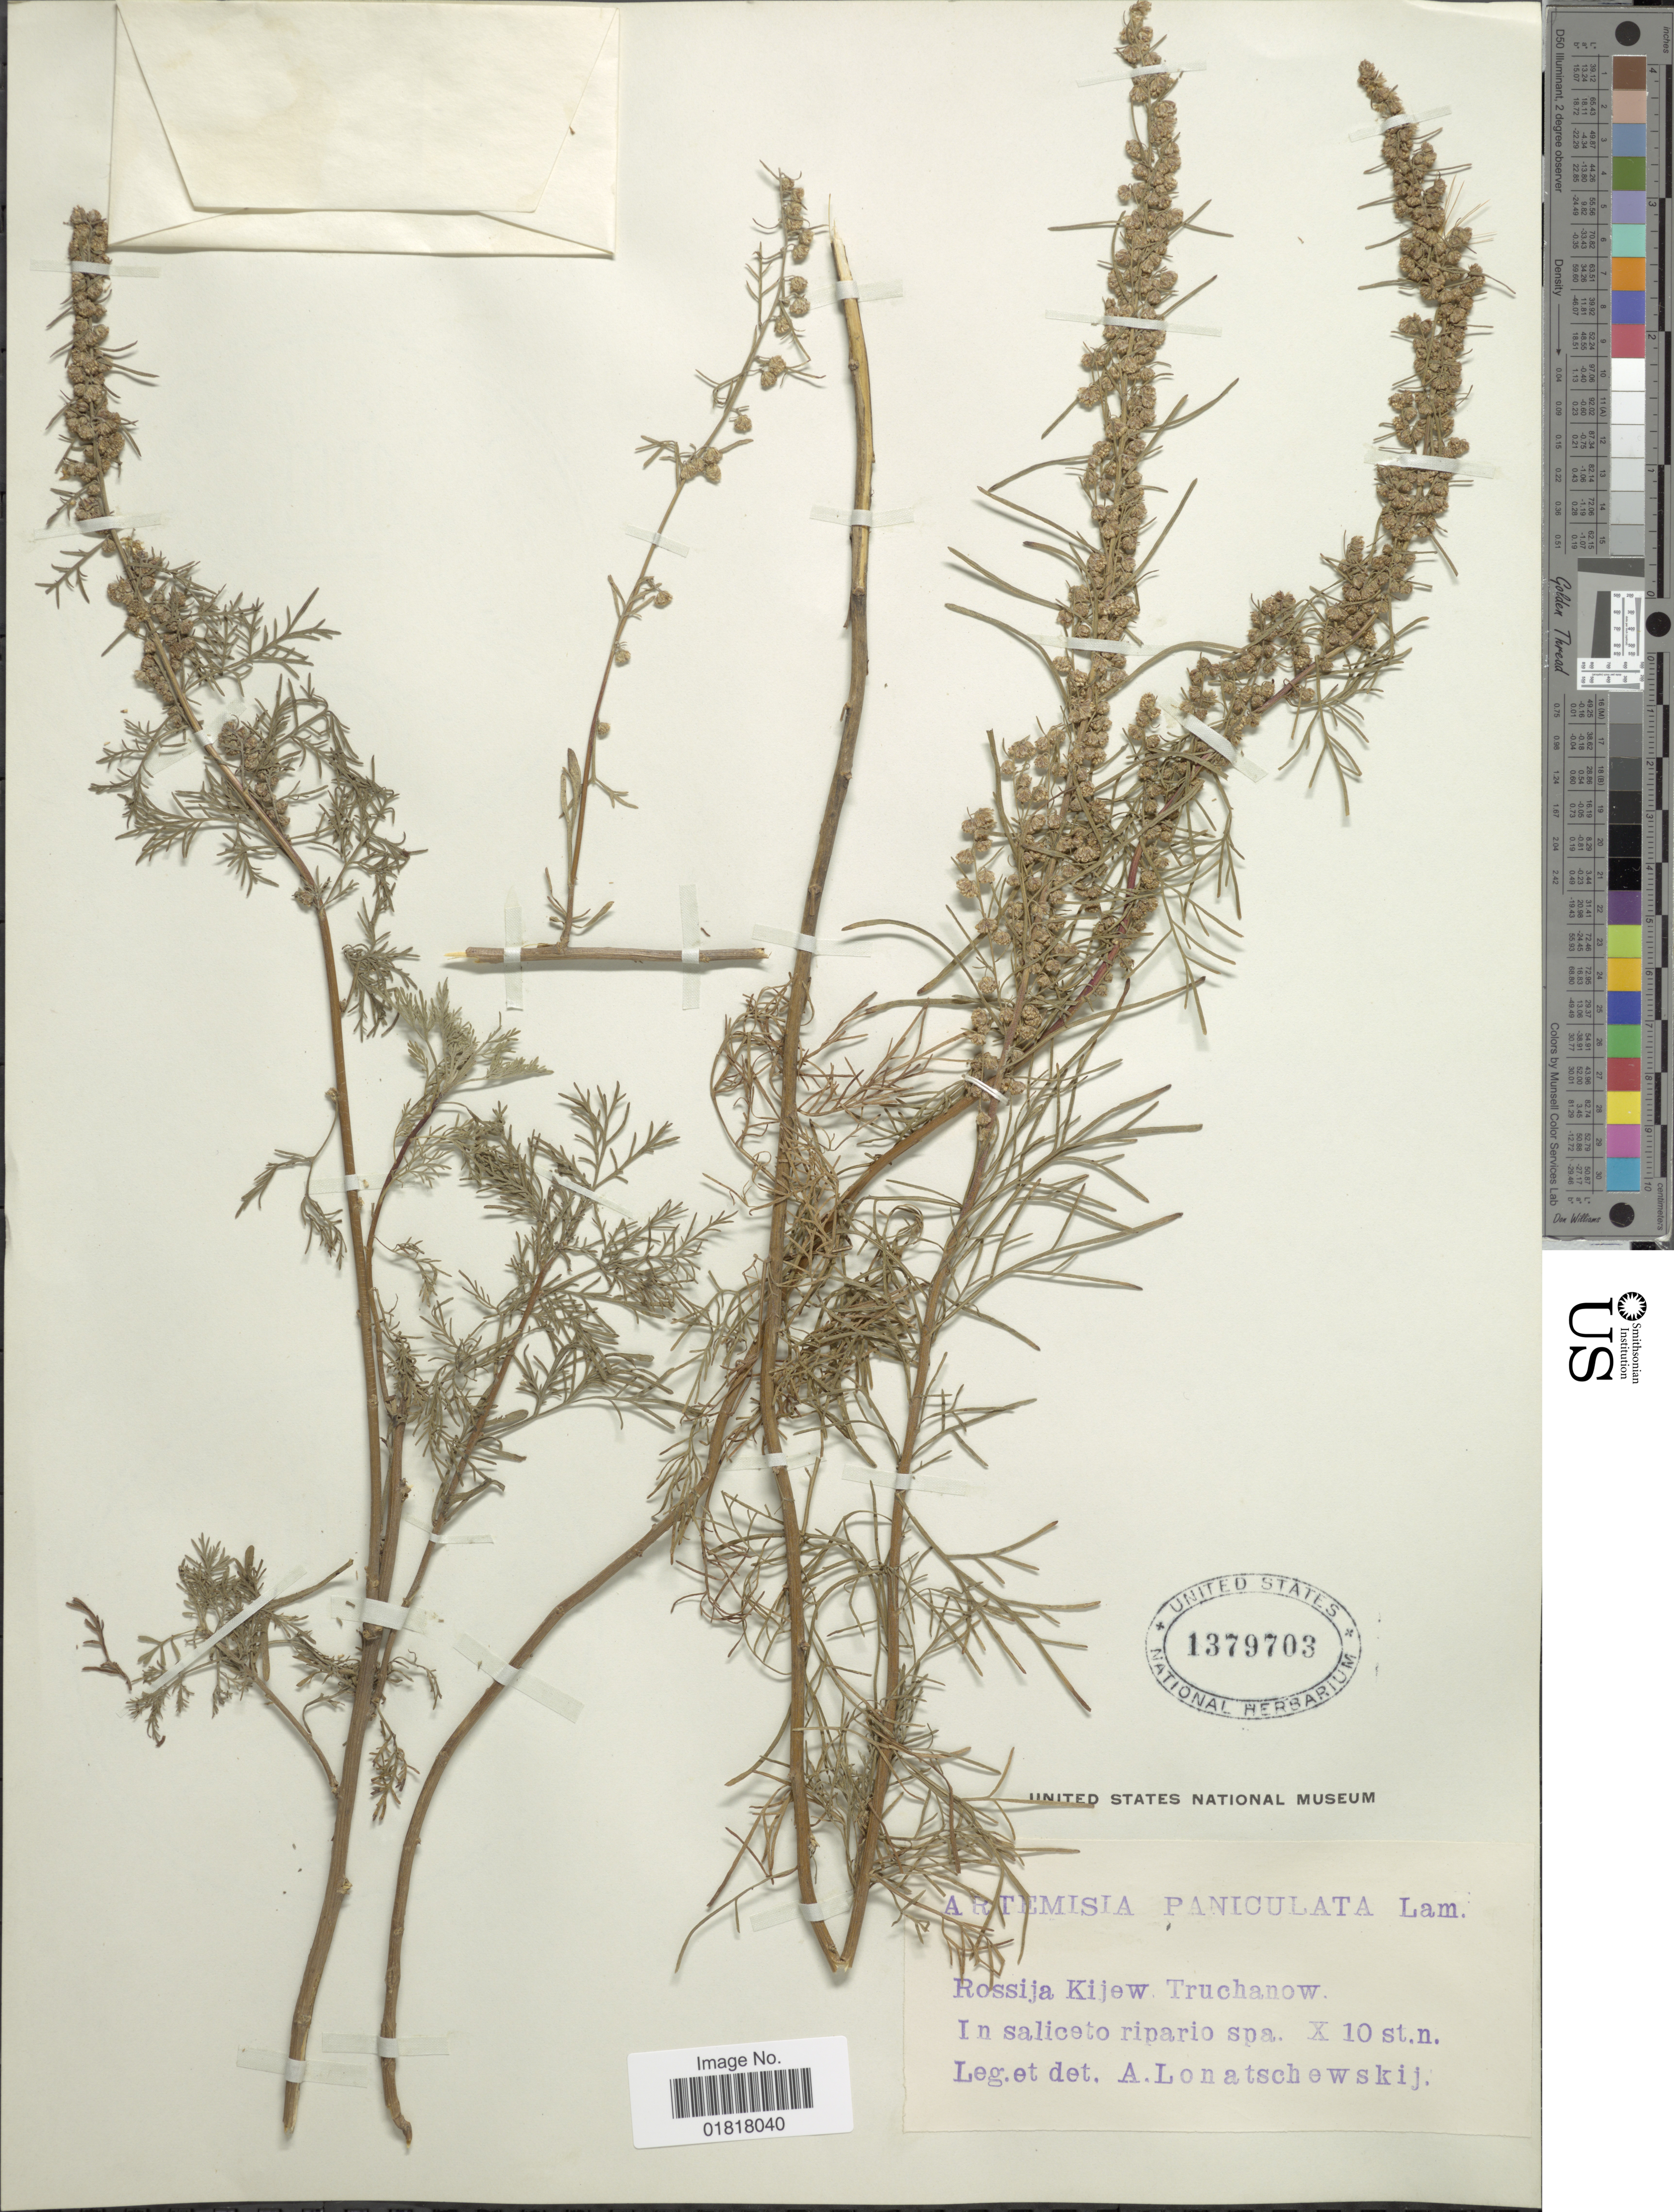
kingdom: Plantae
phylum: Tracheophyta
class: Magnoliopsida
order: Asterales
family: Asteraceae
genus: Artemisia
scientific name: Artemisia paniculata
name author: Lam.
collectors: A. Lonatschewskij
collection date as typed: Transcribed d/m/y: /10/10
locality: Rossija Kijew, Truchanow, in saliceto ripario spa.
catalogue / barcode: US 1379703